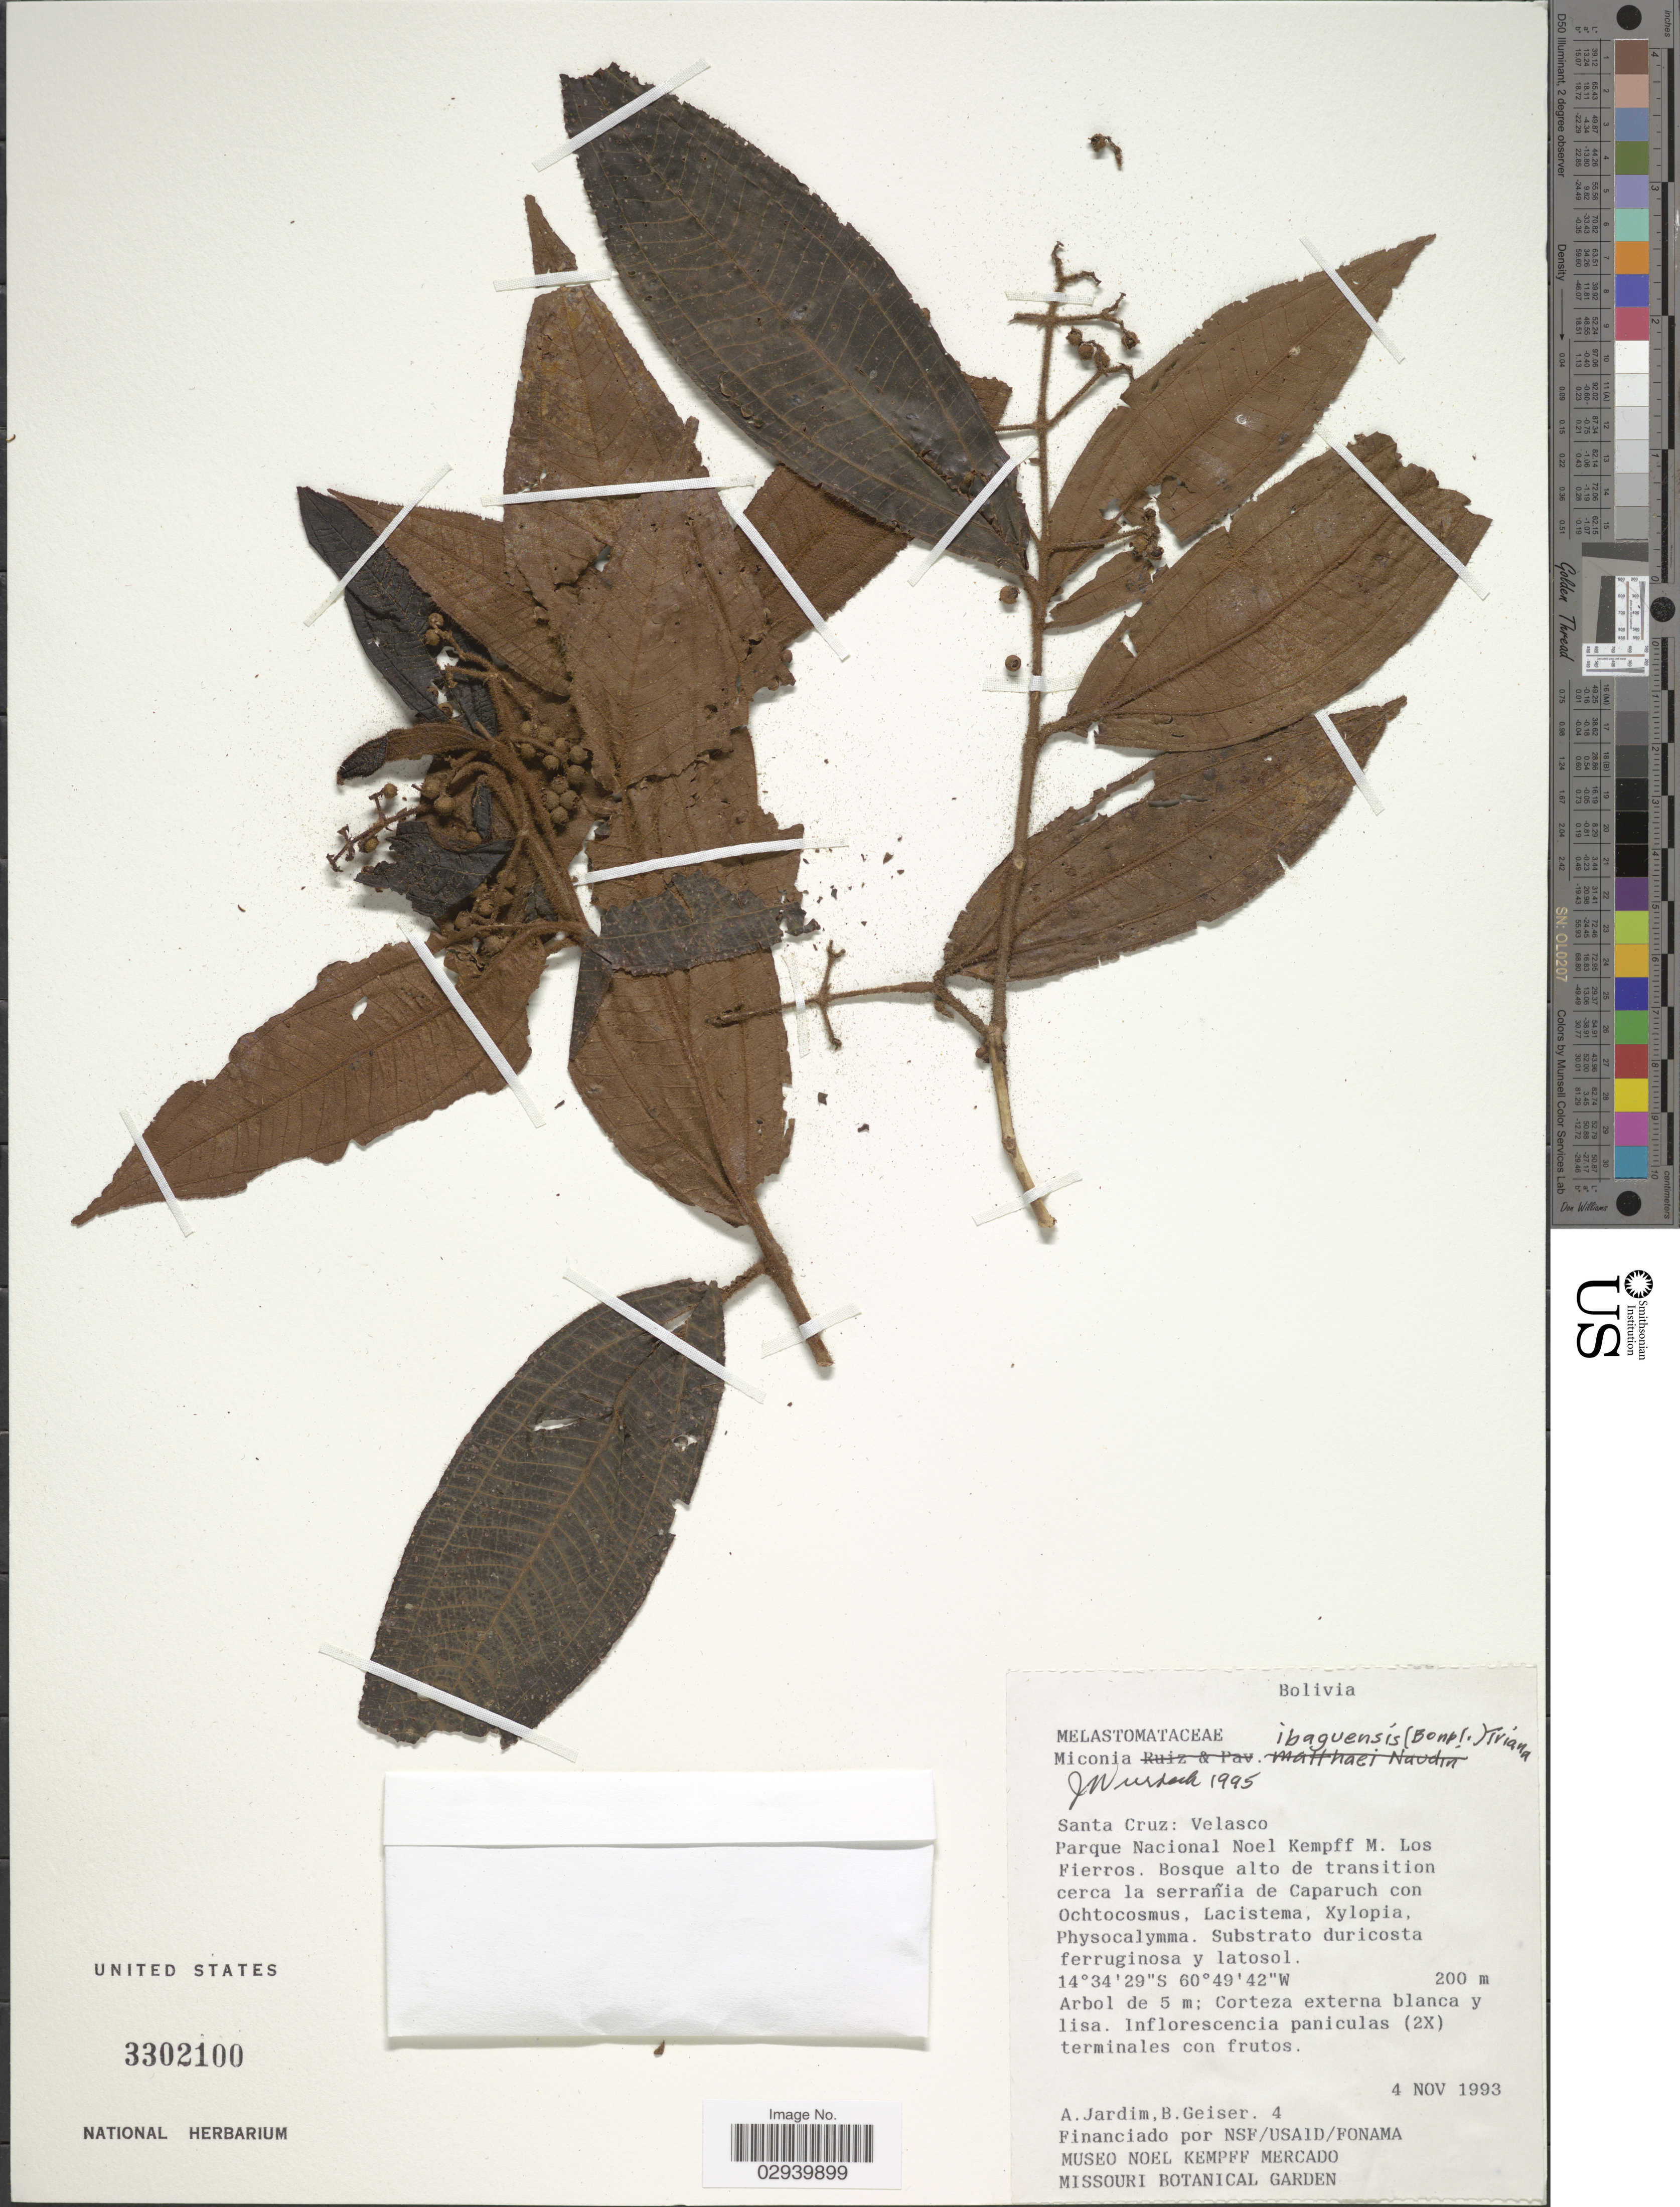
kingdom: Plantae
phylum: Tracheophyta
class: Magnoliopsida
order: Myrtales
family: Melastomataceae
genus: Miconia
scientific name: Miconia ibaguensis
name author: (Bonpl.) Triana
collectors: A. Jardim & B. Geiser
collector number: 4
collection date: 1993-11-04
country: Bolivia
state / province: Santa Cruz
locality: Santa Cruz: Velasco. Parque Nacional Noel Kempff M. Los Fierros.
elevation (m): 200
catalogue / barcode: US 3302100